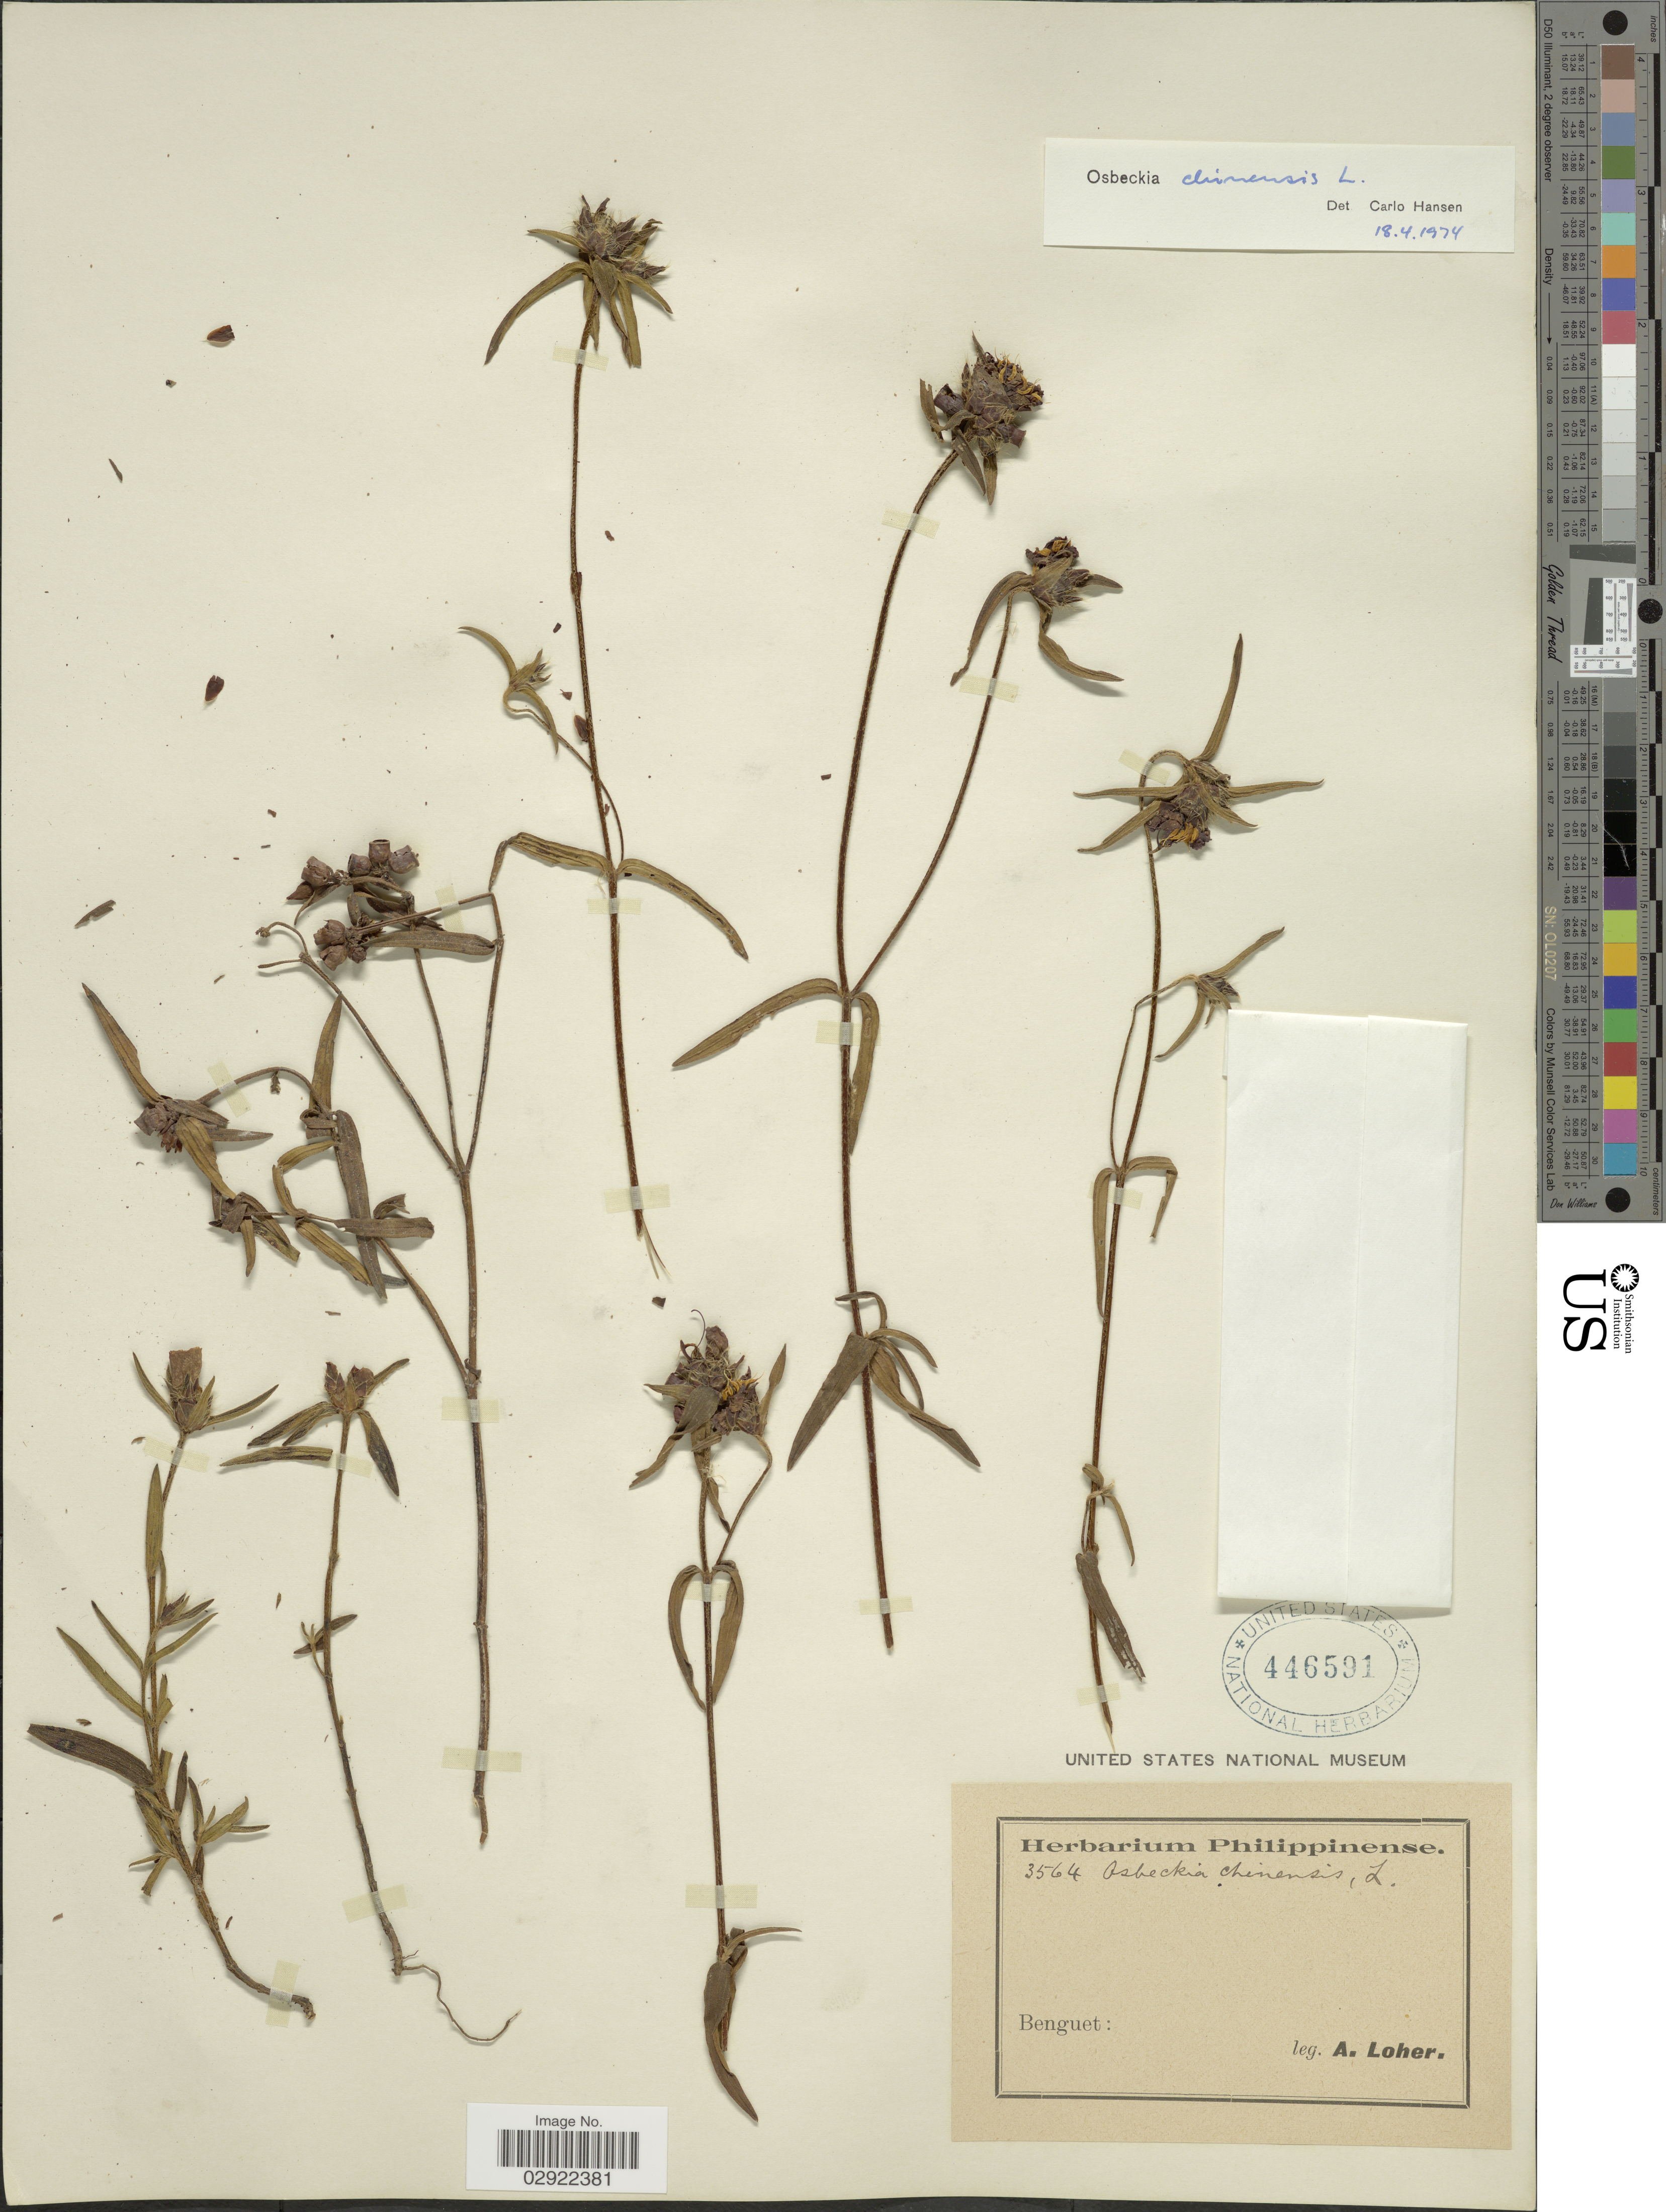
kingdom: Plantae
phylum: Tracheophyta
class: Magnoliopsida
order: Myrtales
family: Melastomataceae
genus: Osbeckia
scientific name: Osbeckia chinensis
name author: L.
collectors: A. Loher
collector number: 3564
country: Philippines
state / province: Cordillera (Administrative Region)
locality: Benguet.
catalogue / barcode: US 446591